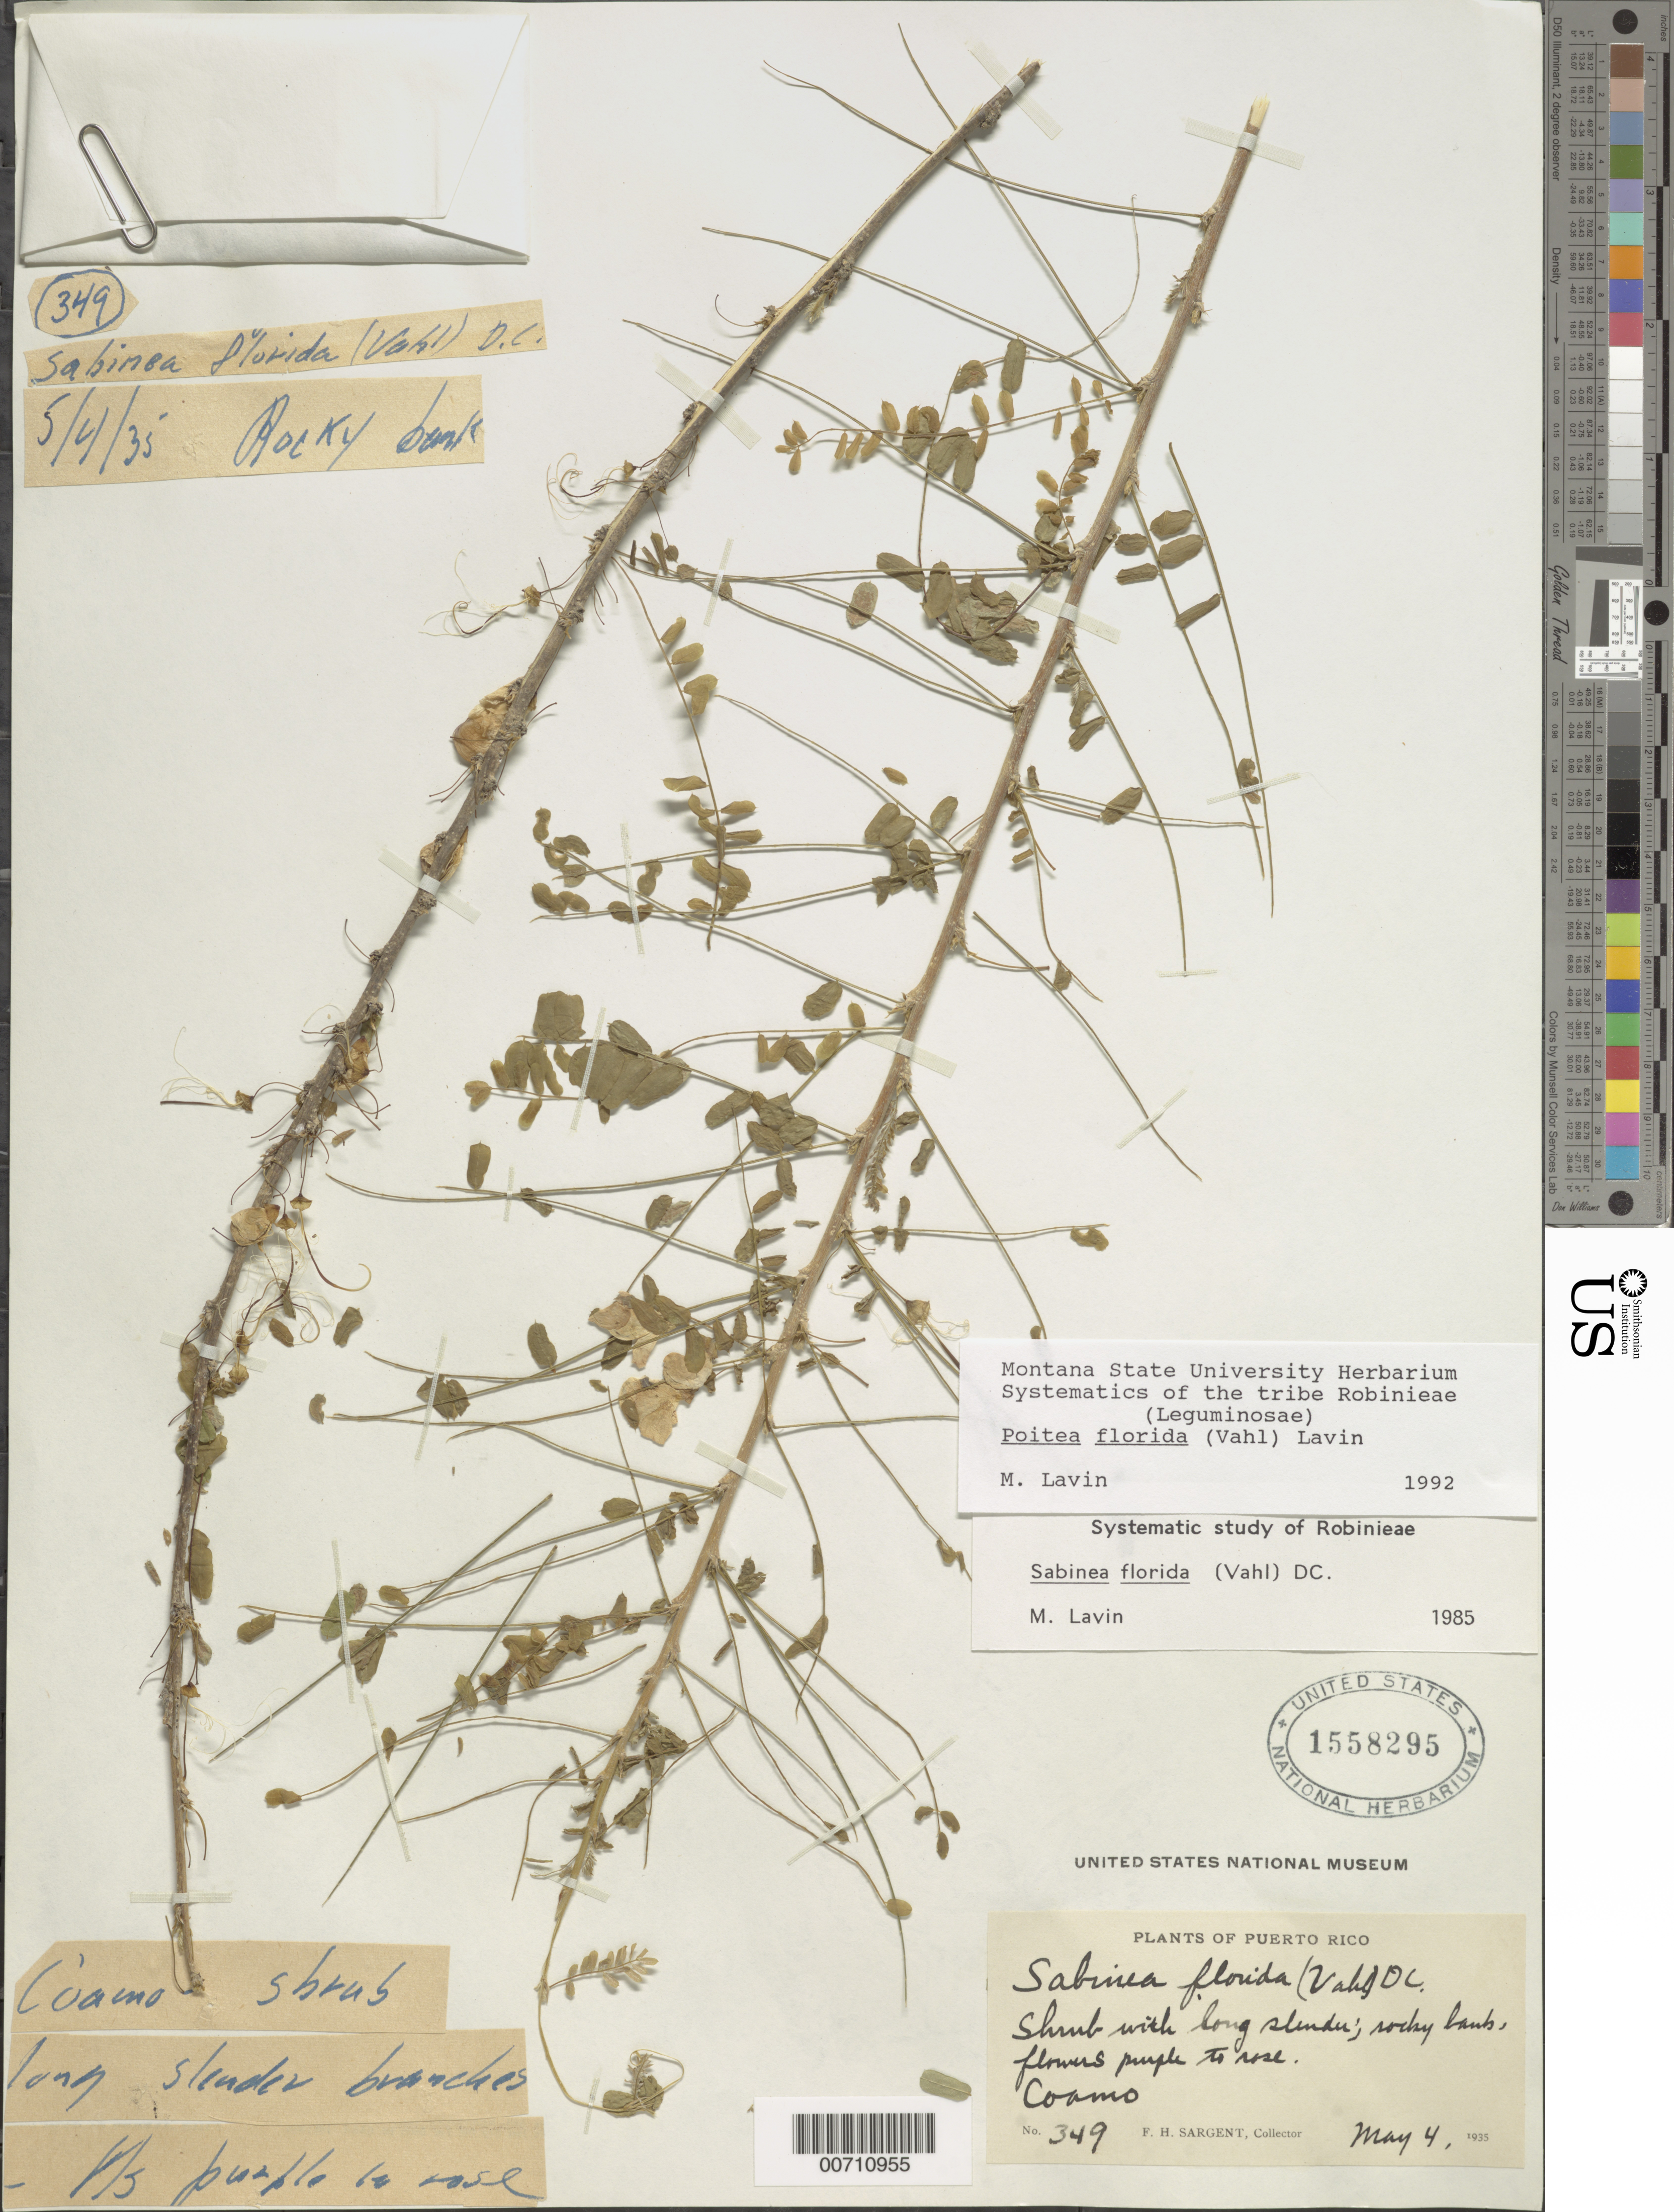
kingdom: Plantae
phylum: Tracheophyta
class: Magnoliopsida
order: Fabales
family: Fabaceae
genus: Poitea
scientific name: Poitea florida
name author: (Vahl) Lavin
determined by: Lavin, M.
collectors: F. H. Sargent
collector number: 349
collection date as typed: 04 May 1935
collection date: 1935-05-04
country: Puerto Rico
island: Greater Antilles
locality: Coamo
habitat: Rocky bank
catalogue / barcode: US 1558295